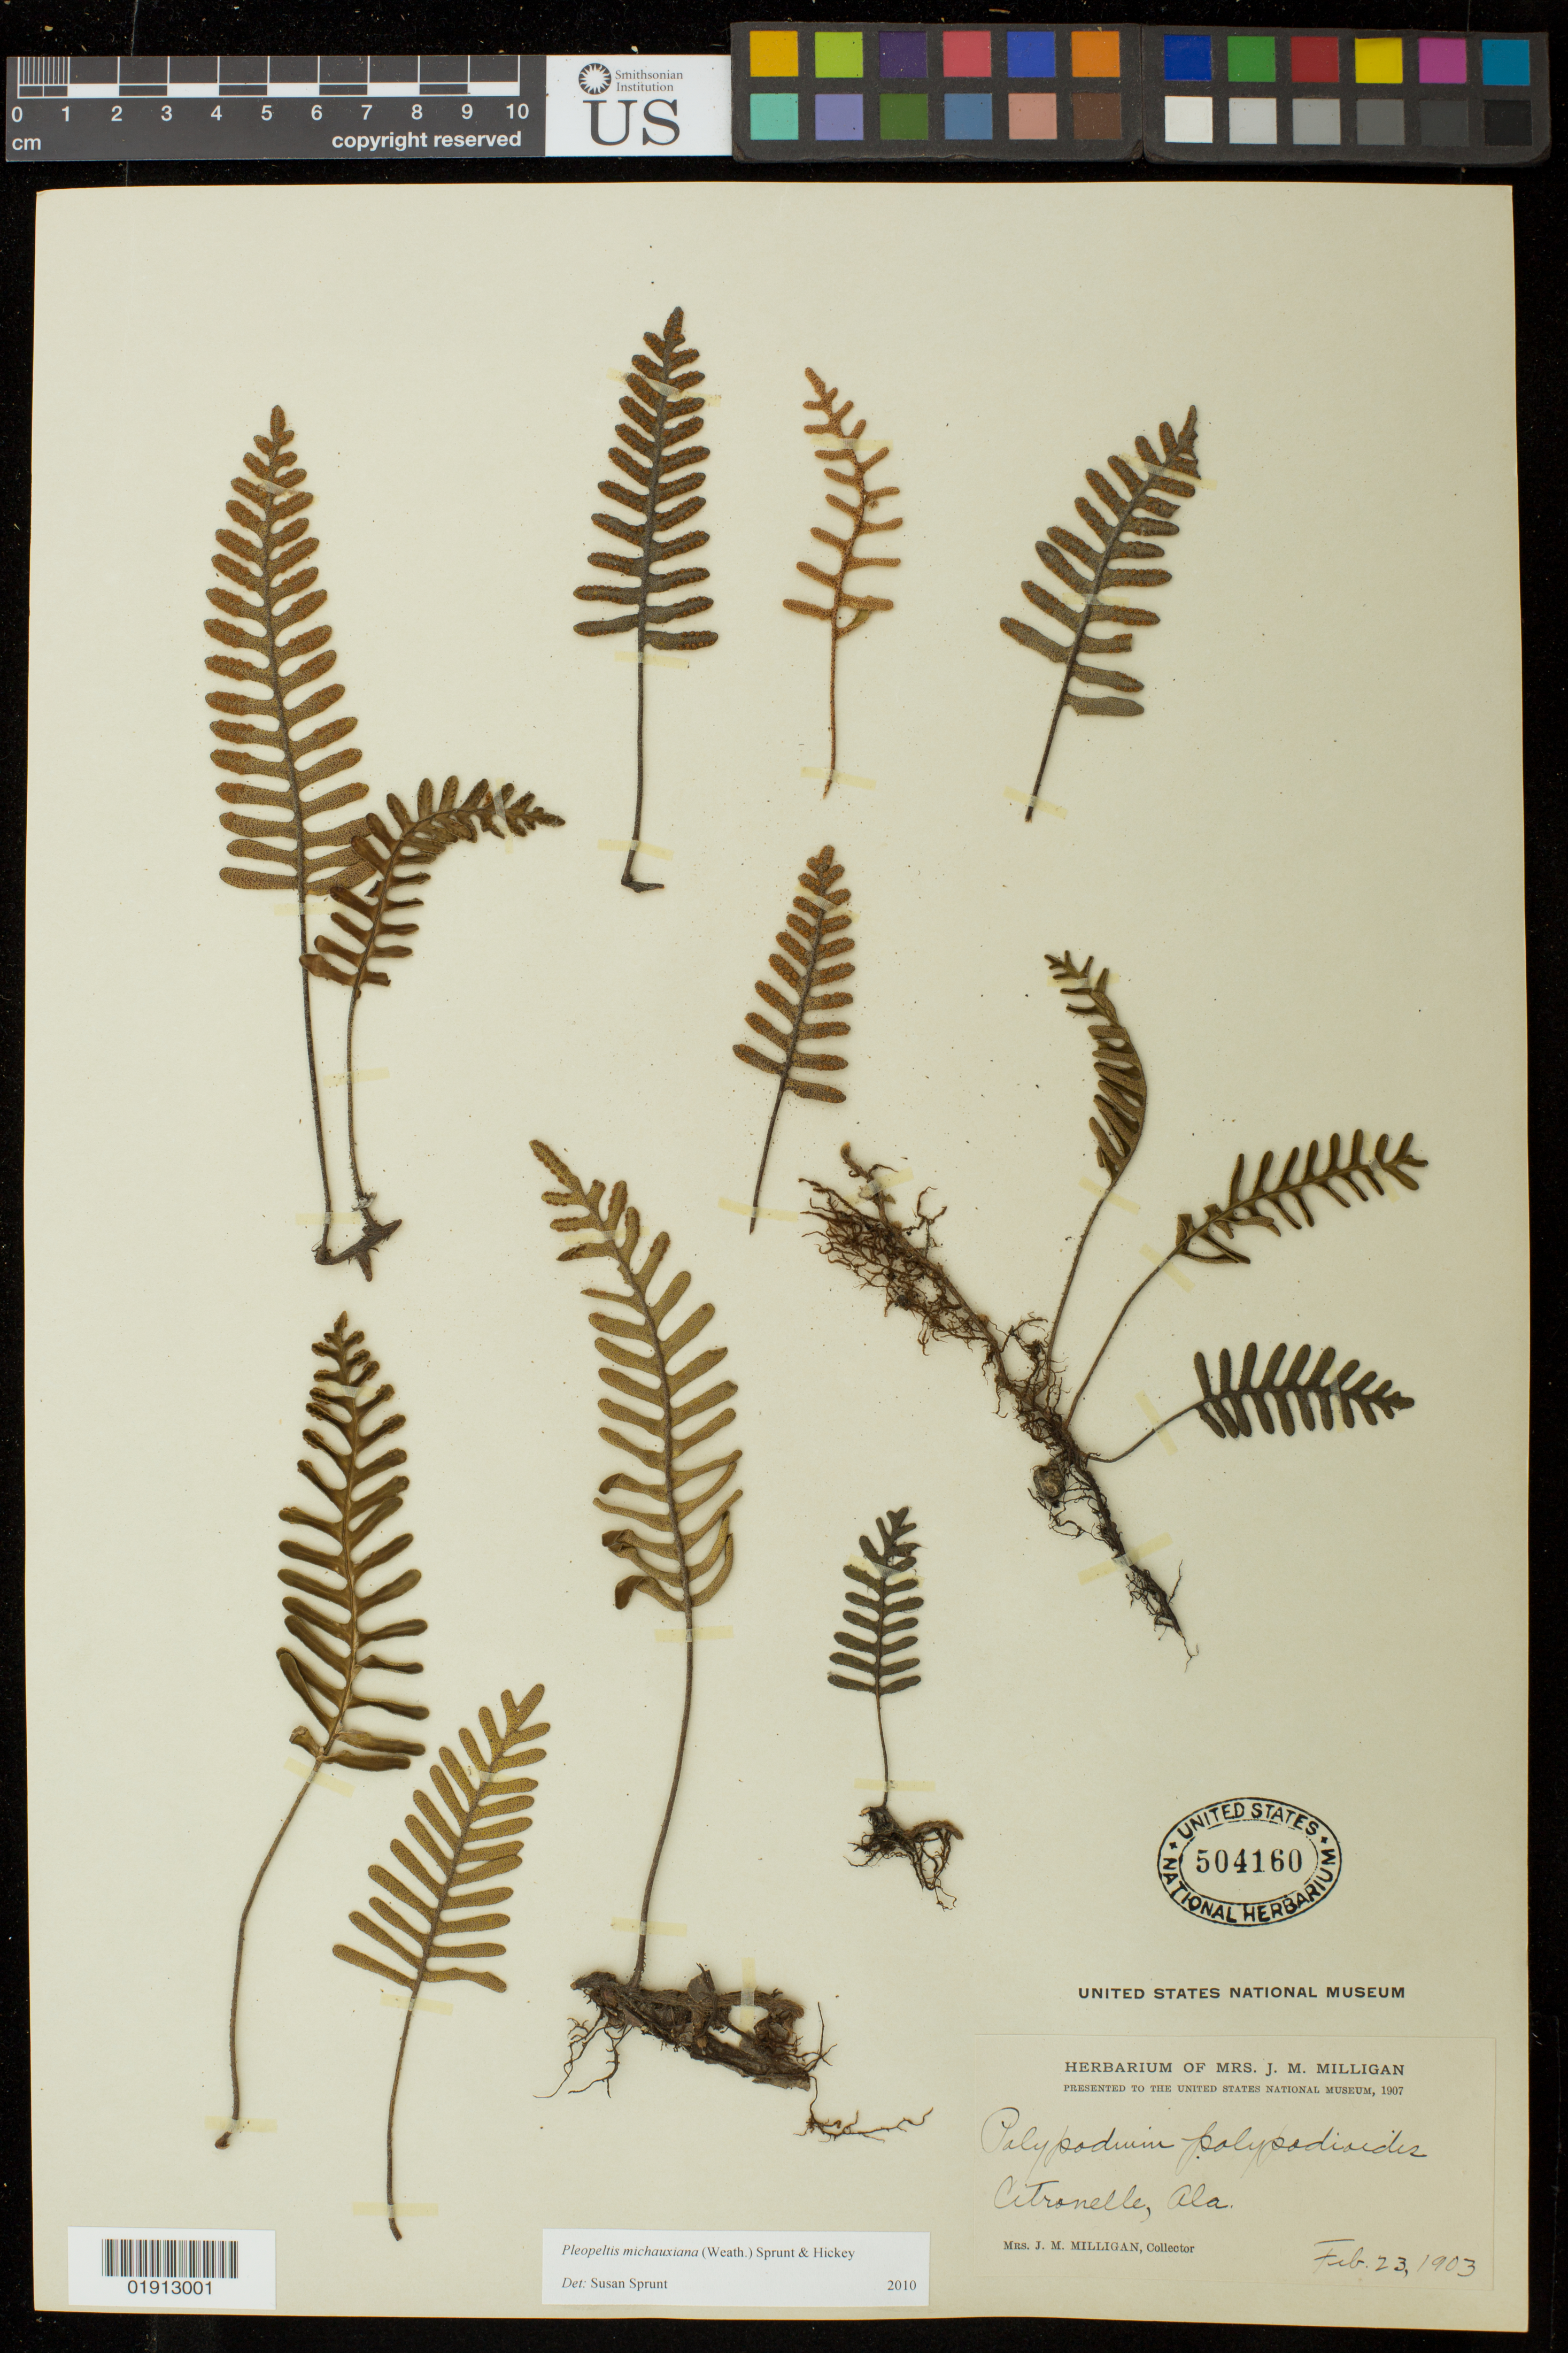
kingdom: Plantae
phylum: Tracheophyta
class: Polypodiopsida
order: Polypodiales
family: Polypodiaceae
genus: Pleopeltis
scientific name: Pleopeltis michauxiana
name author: (Weath.) Hickey & Sprunt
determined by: Sprunt, S. V.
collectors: J. M. Milligan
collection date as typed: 23 Feb 1903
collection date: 1903-02-23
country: United States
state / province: Alabama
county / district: Mobile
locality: Citronelle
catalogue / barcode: US 504160